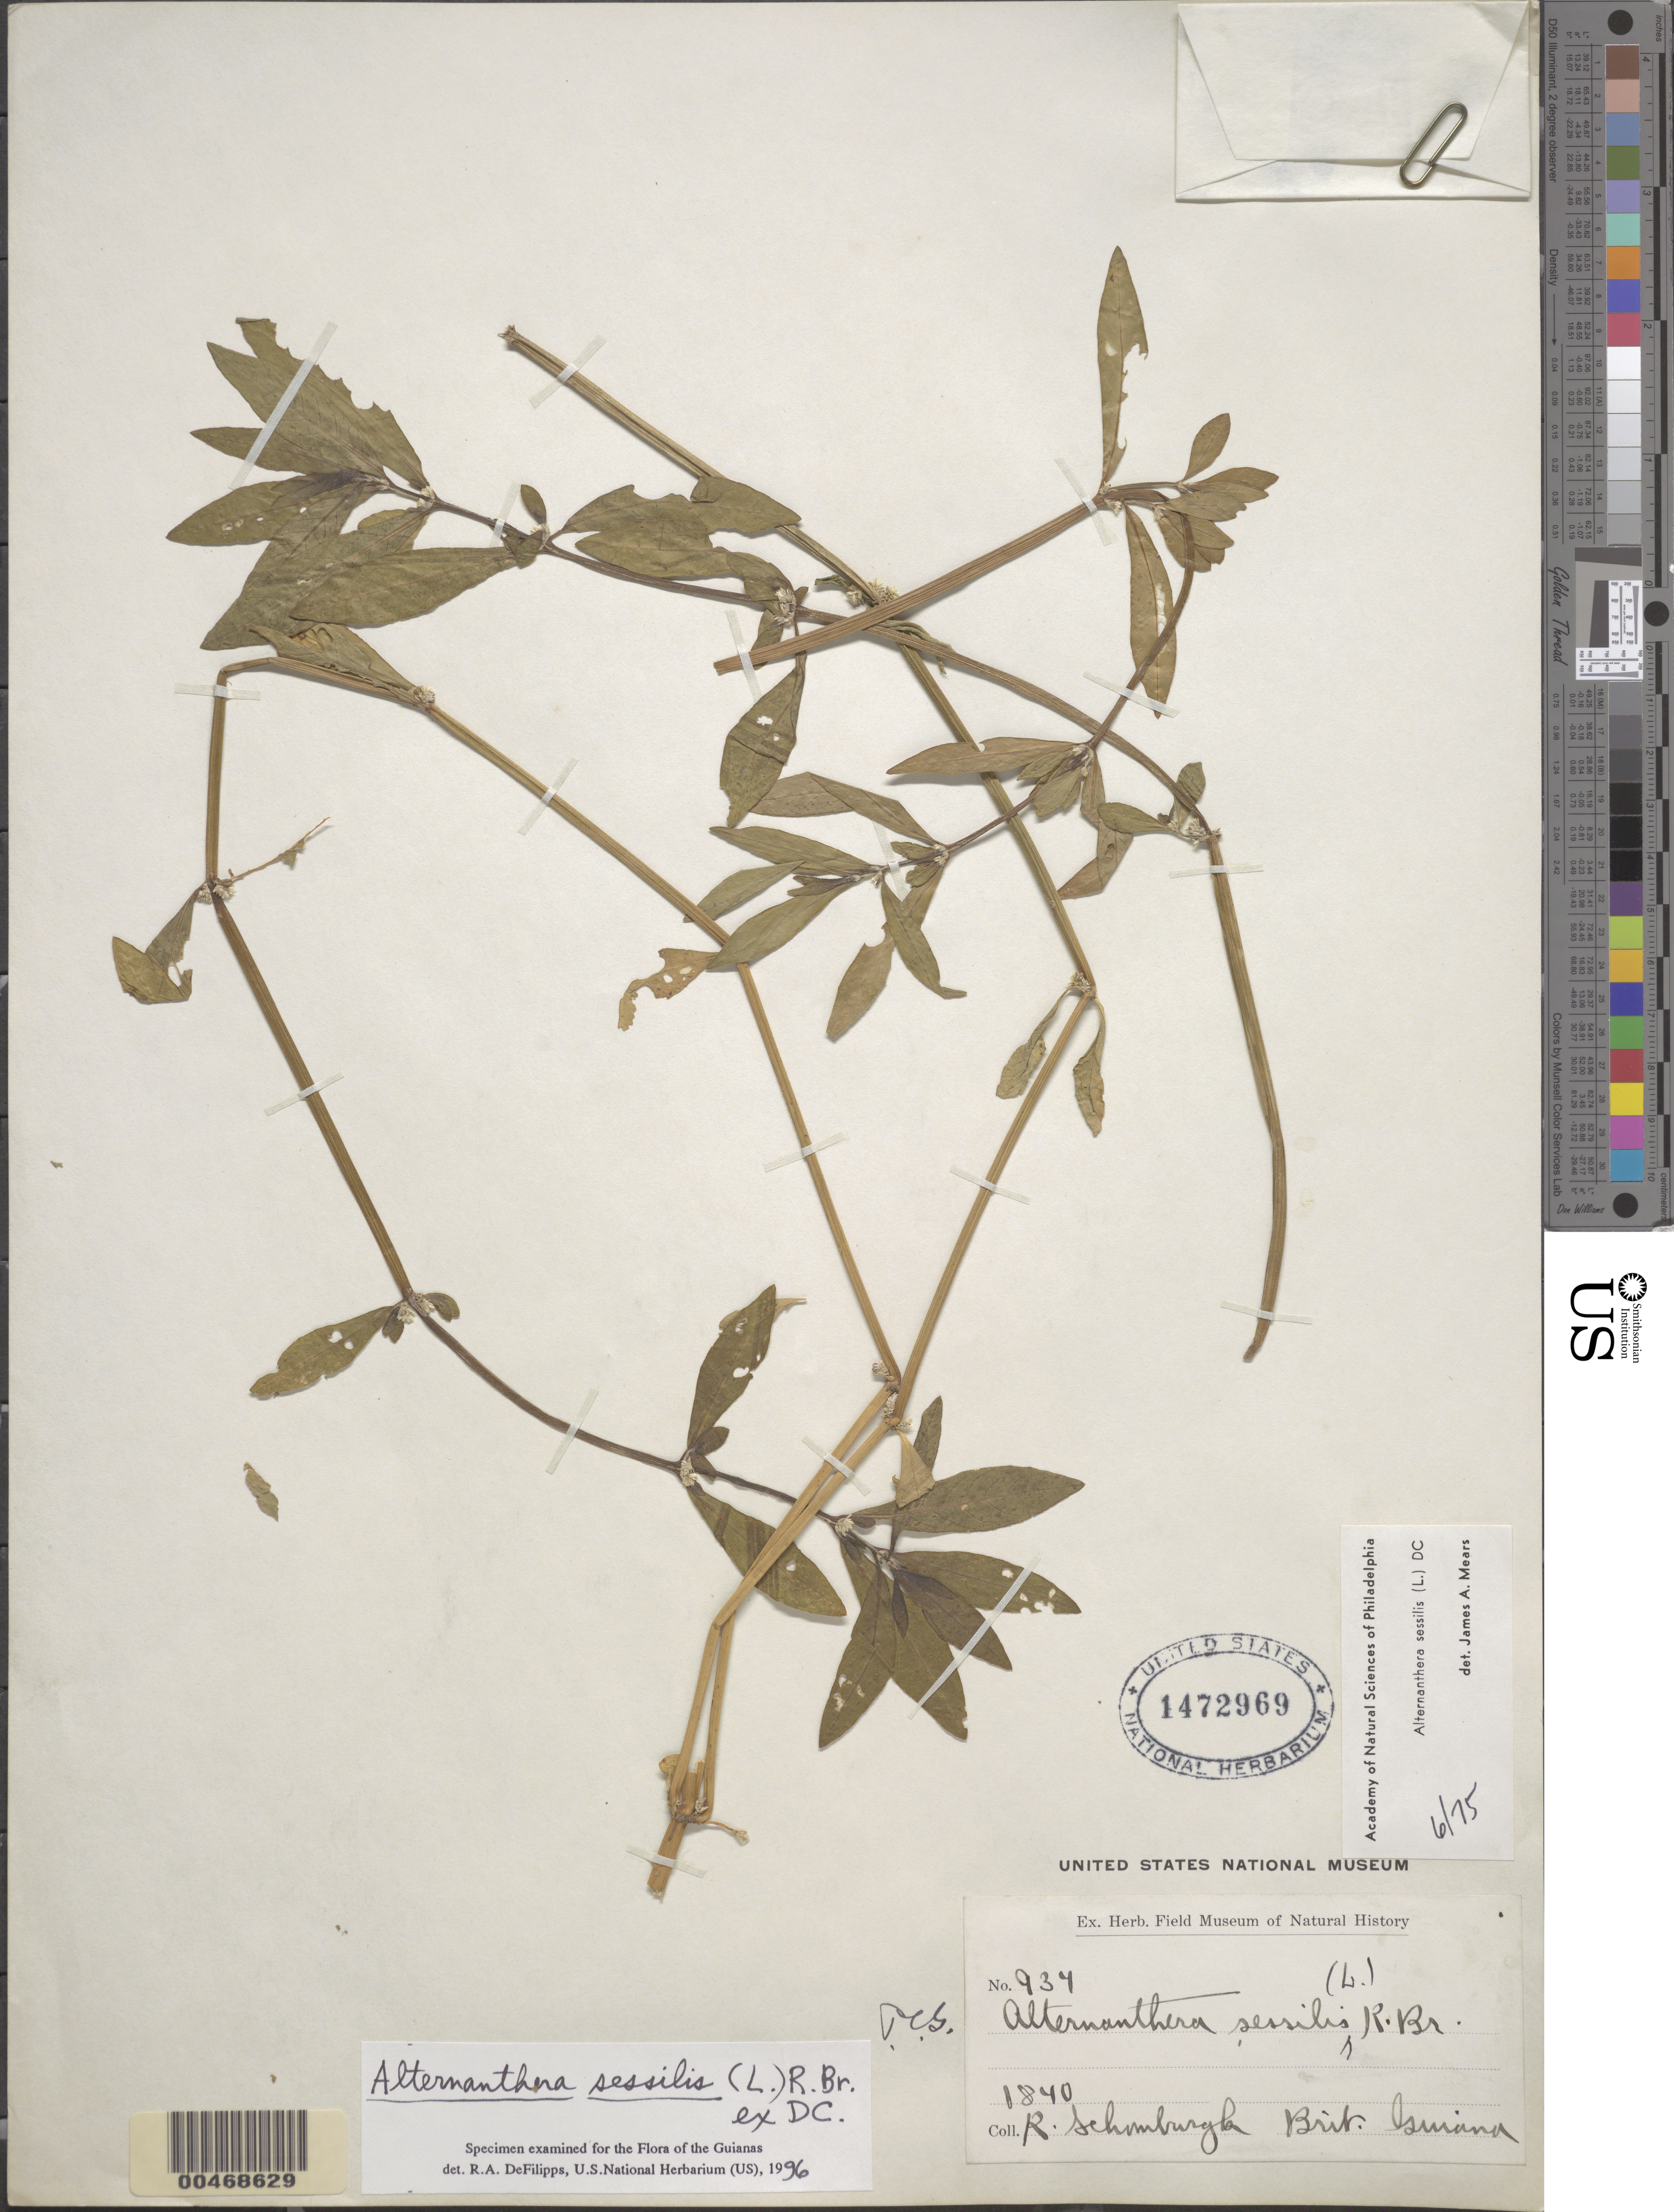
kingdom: Plantae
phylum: Tracheophyta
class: Magnoliopsida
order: Caryophyllales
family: Amaranthaceae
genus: Alternanthera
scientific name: Alternanthera sessilis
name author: (L.) DC.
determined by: DeFilipps, R. A.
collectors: R. H. Schomburgk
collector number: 934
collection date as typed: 1840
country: Guyana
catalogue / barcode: US 1472969